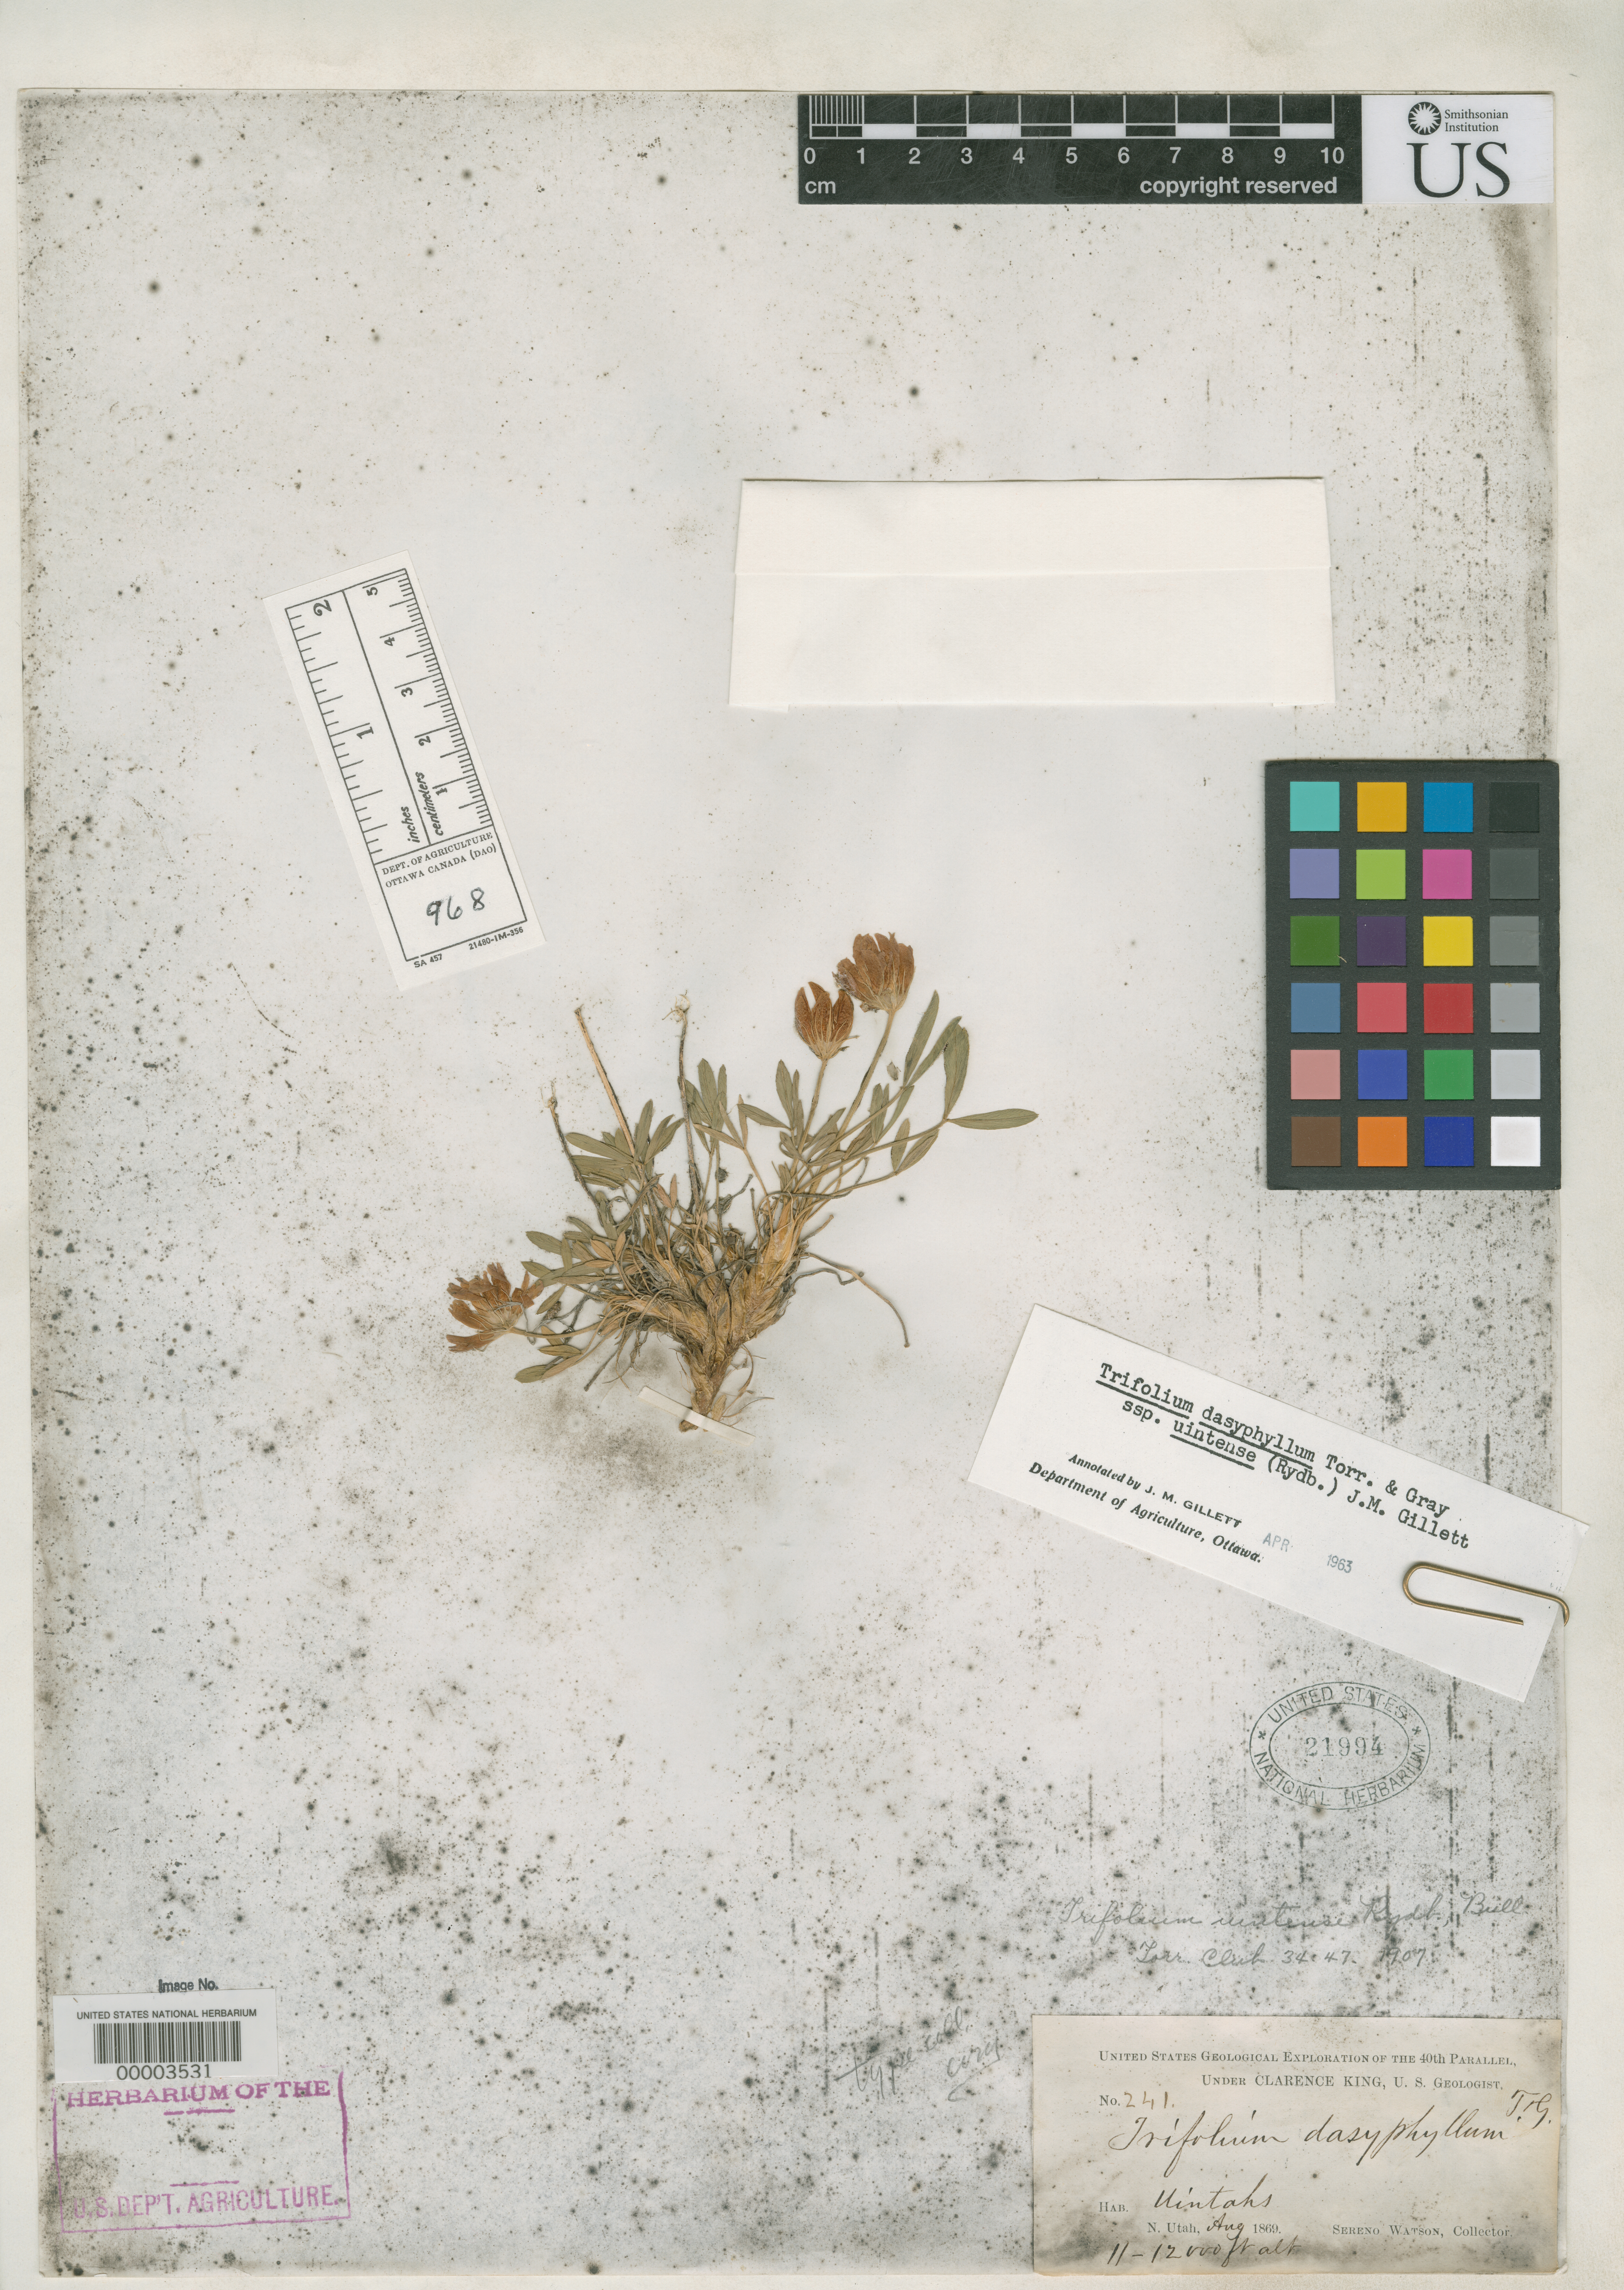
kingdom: Plantae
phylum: Tracheophyta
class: Magnoliopsida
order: Fabales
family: Fabaceae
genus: Trifolium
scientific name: Trifolium uintense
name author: Rydb.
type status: Isotype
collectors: S. Watson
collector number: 241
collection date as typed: Aug 1869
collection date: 1869-08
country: United States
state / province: Utah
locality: Uintas.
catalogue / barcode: US 21994